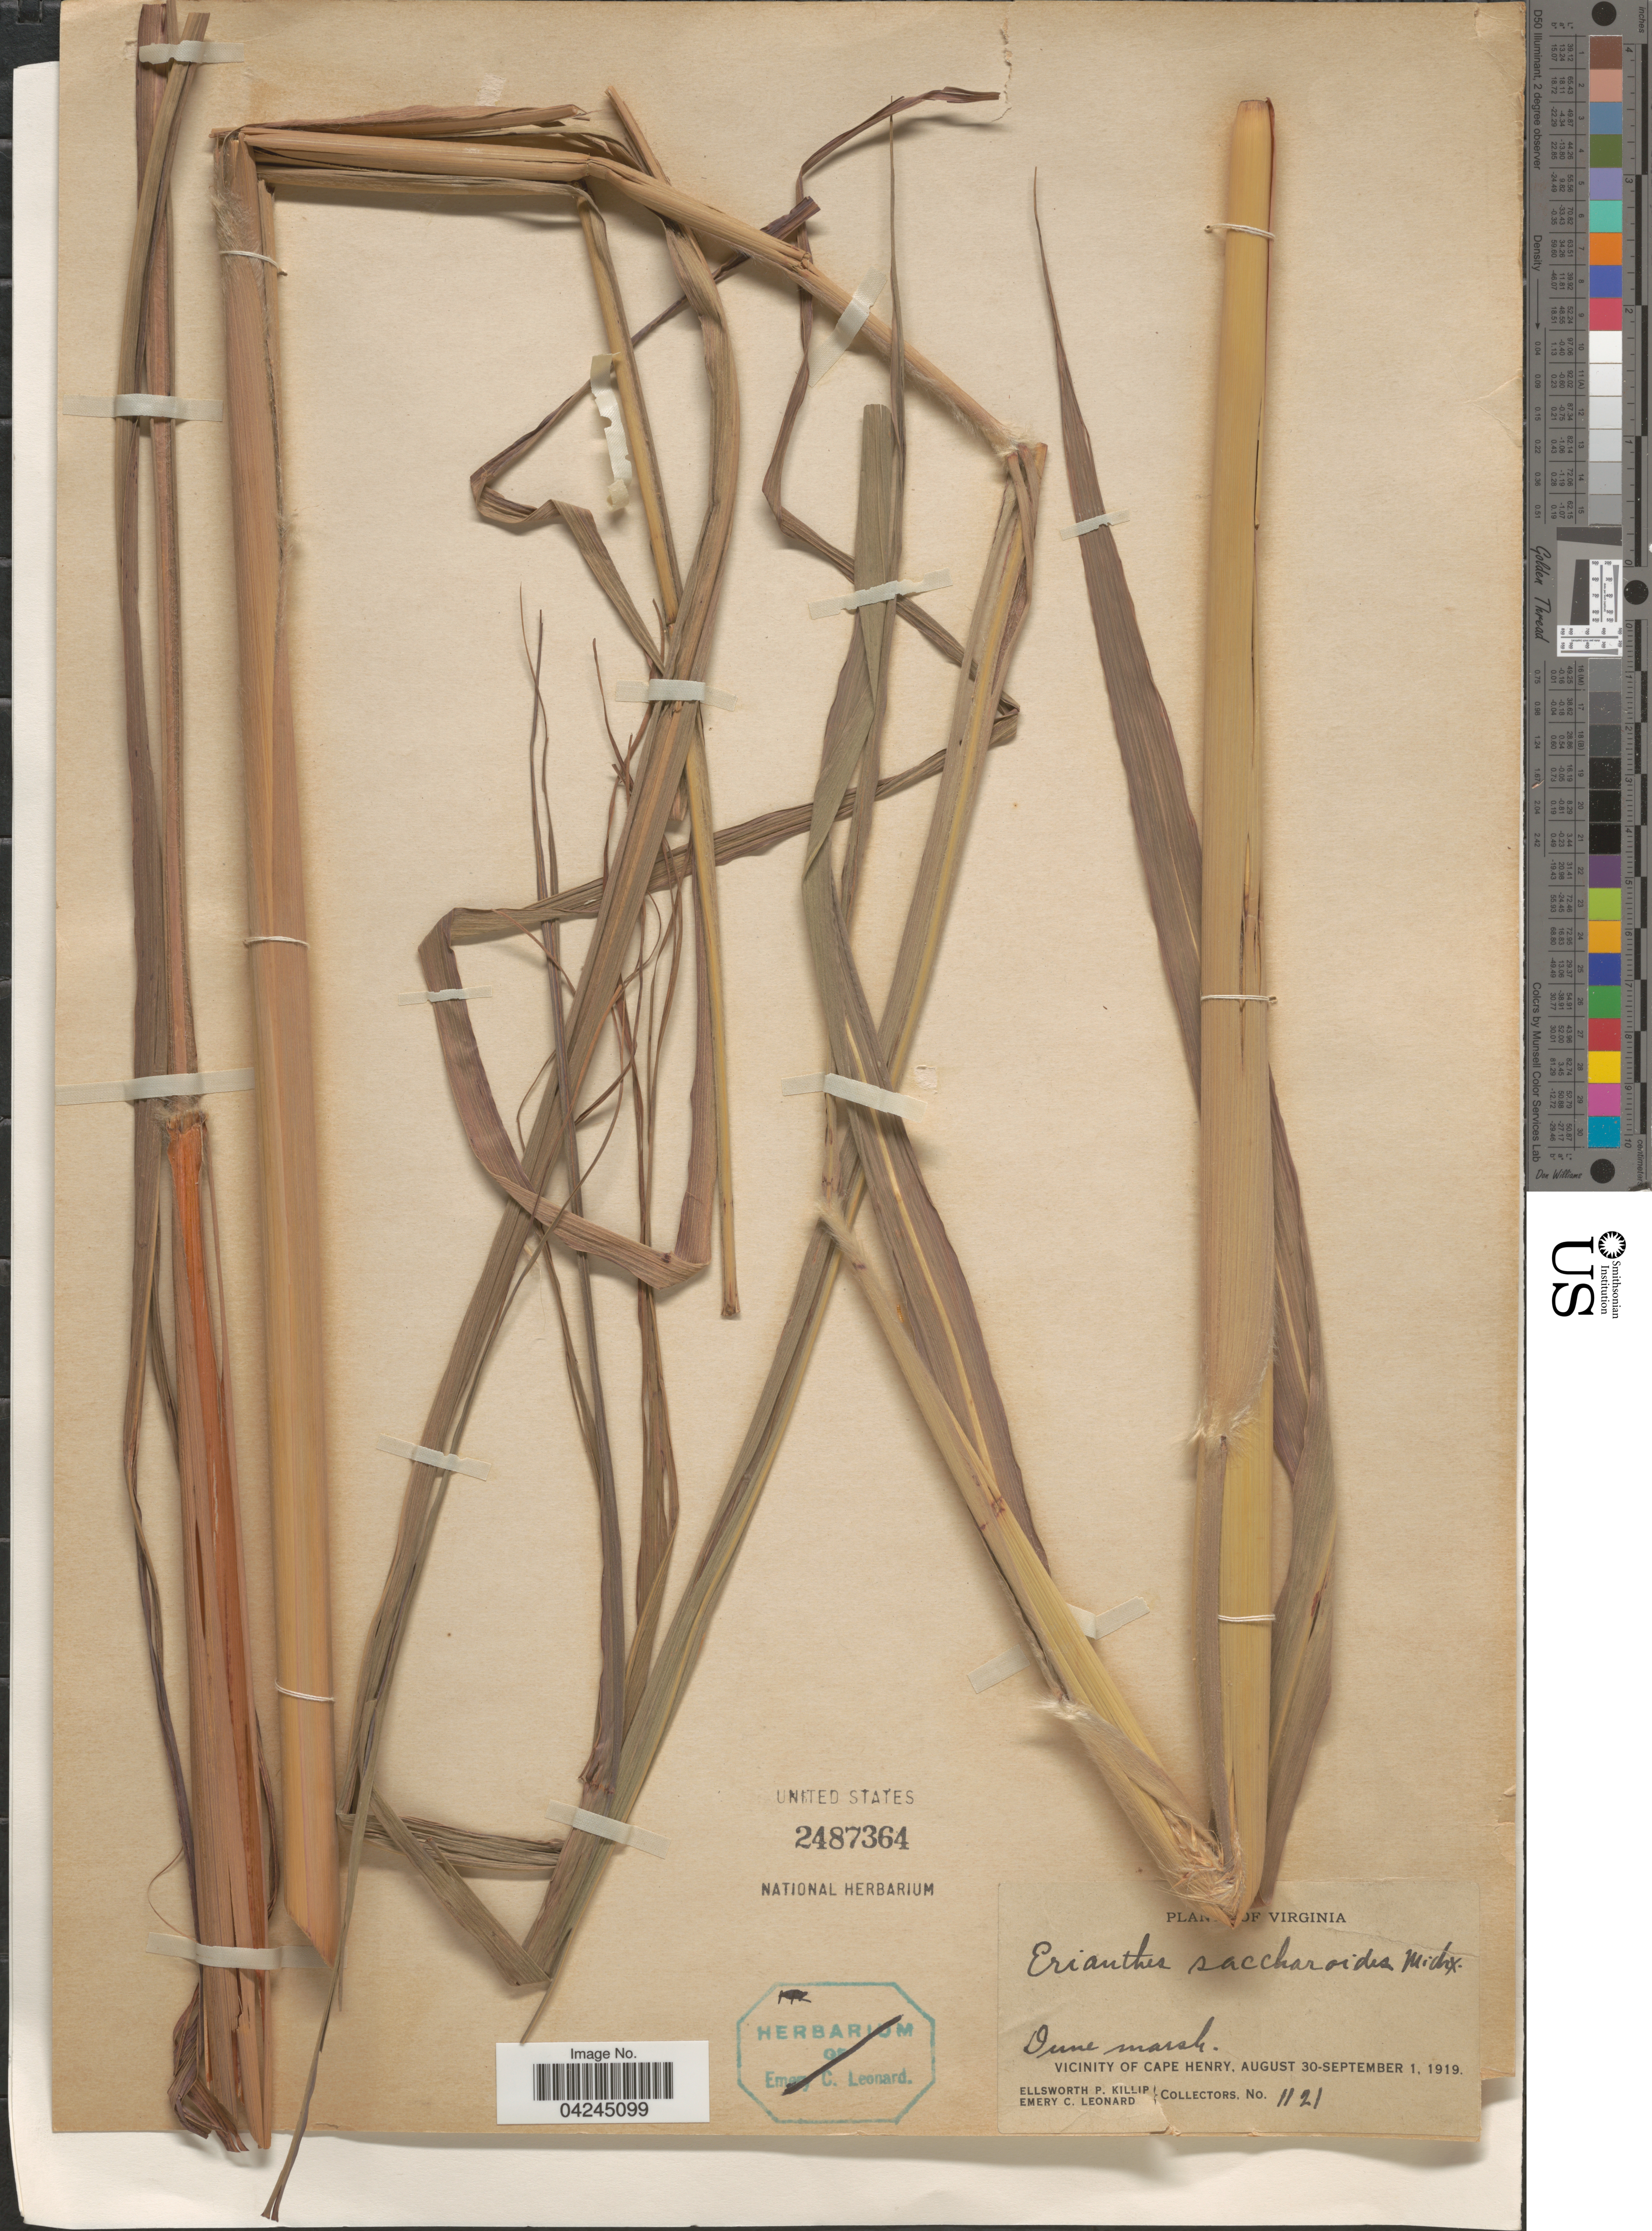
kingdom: Plantae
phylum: Tracheophyta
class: Liliopsida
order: Poales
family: Poaceae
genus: Erianthus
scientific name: Erianthus giganteus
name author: (Walter) P. Beauv.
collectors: E. P. Killip & E. C. Leonard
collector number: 1121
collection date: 1919-08-30/1919-09-01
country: United States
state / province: Virginia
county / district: City of Virginia Beach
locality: Vicinity of Cape Henry.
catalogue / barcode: US 2487364